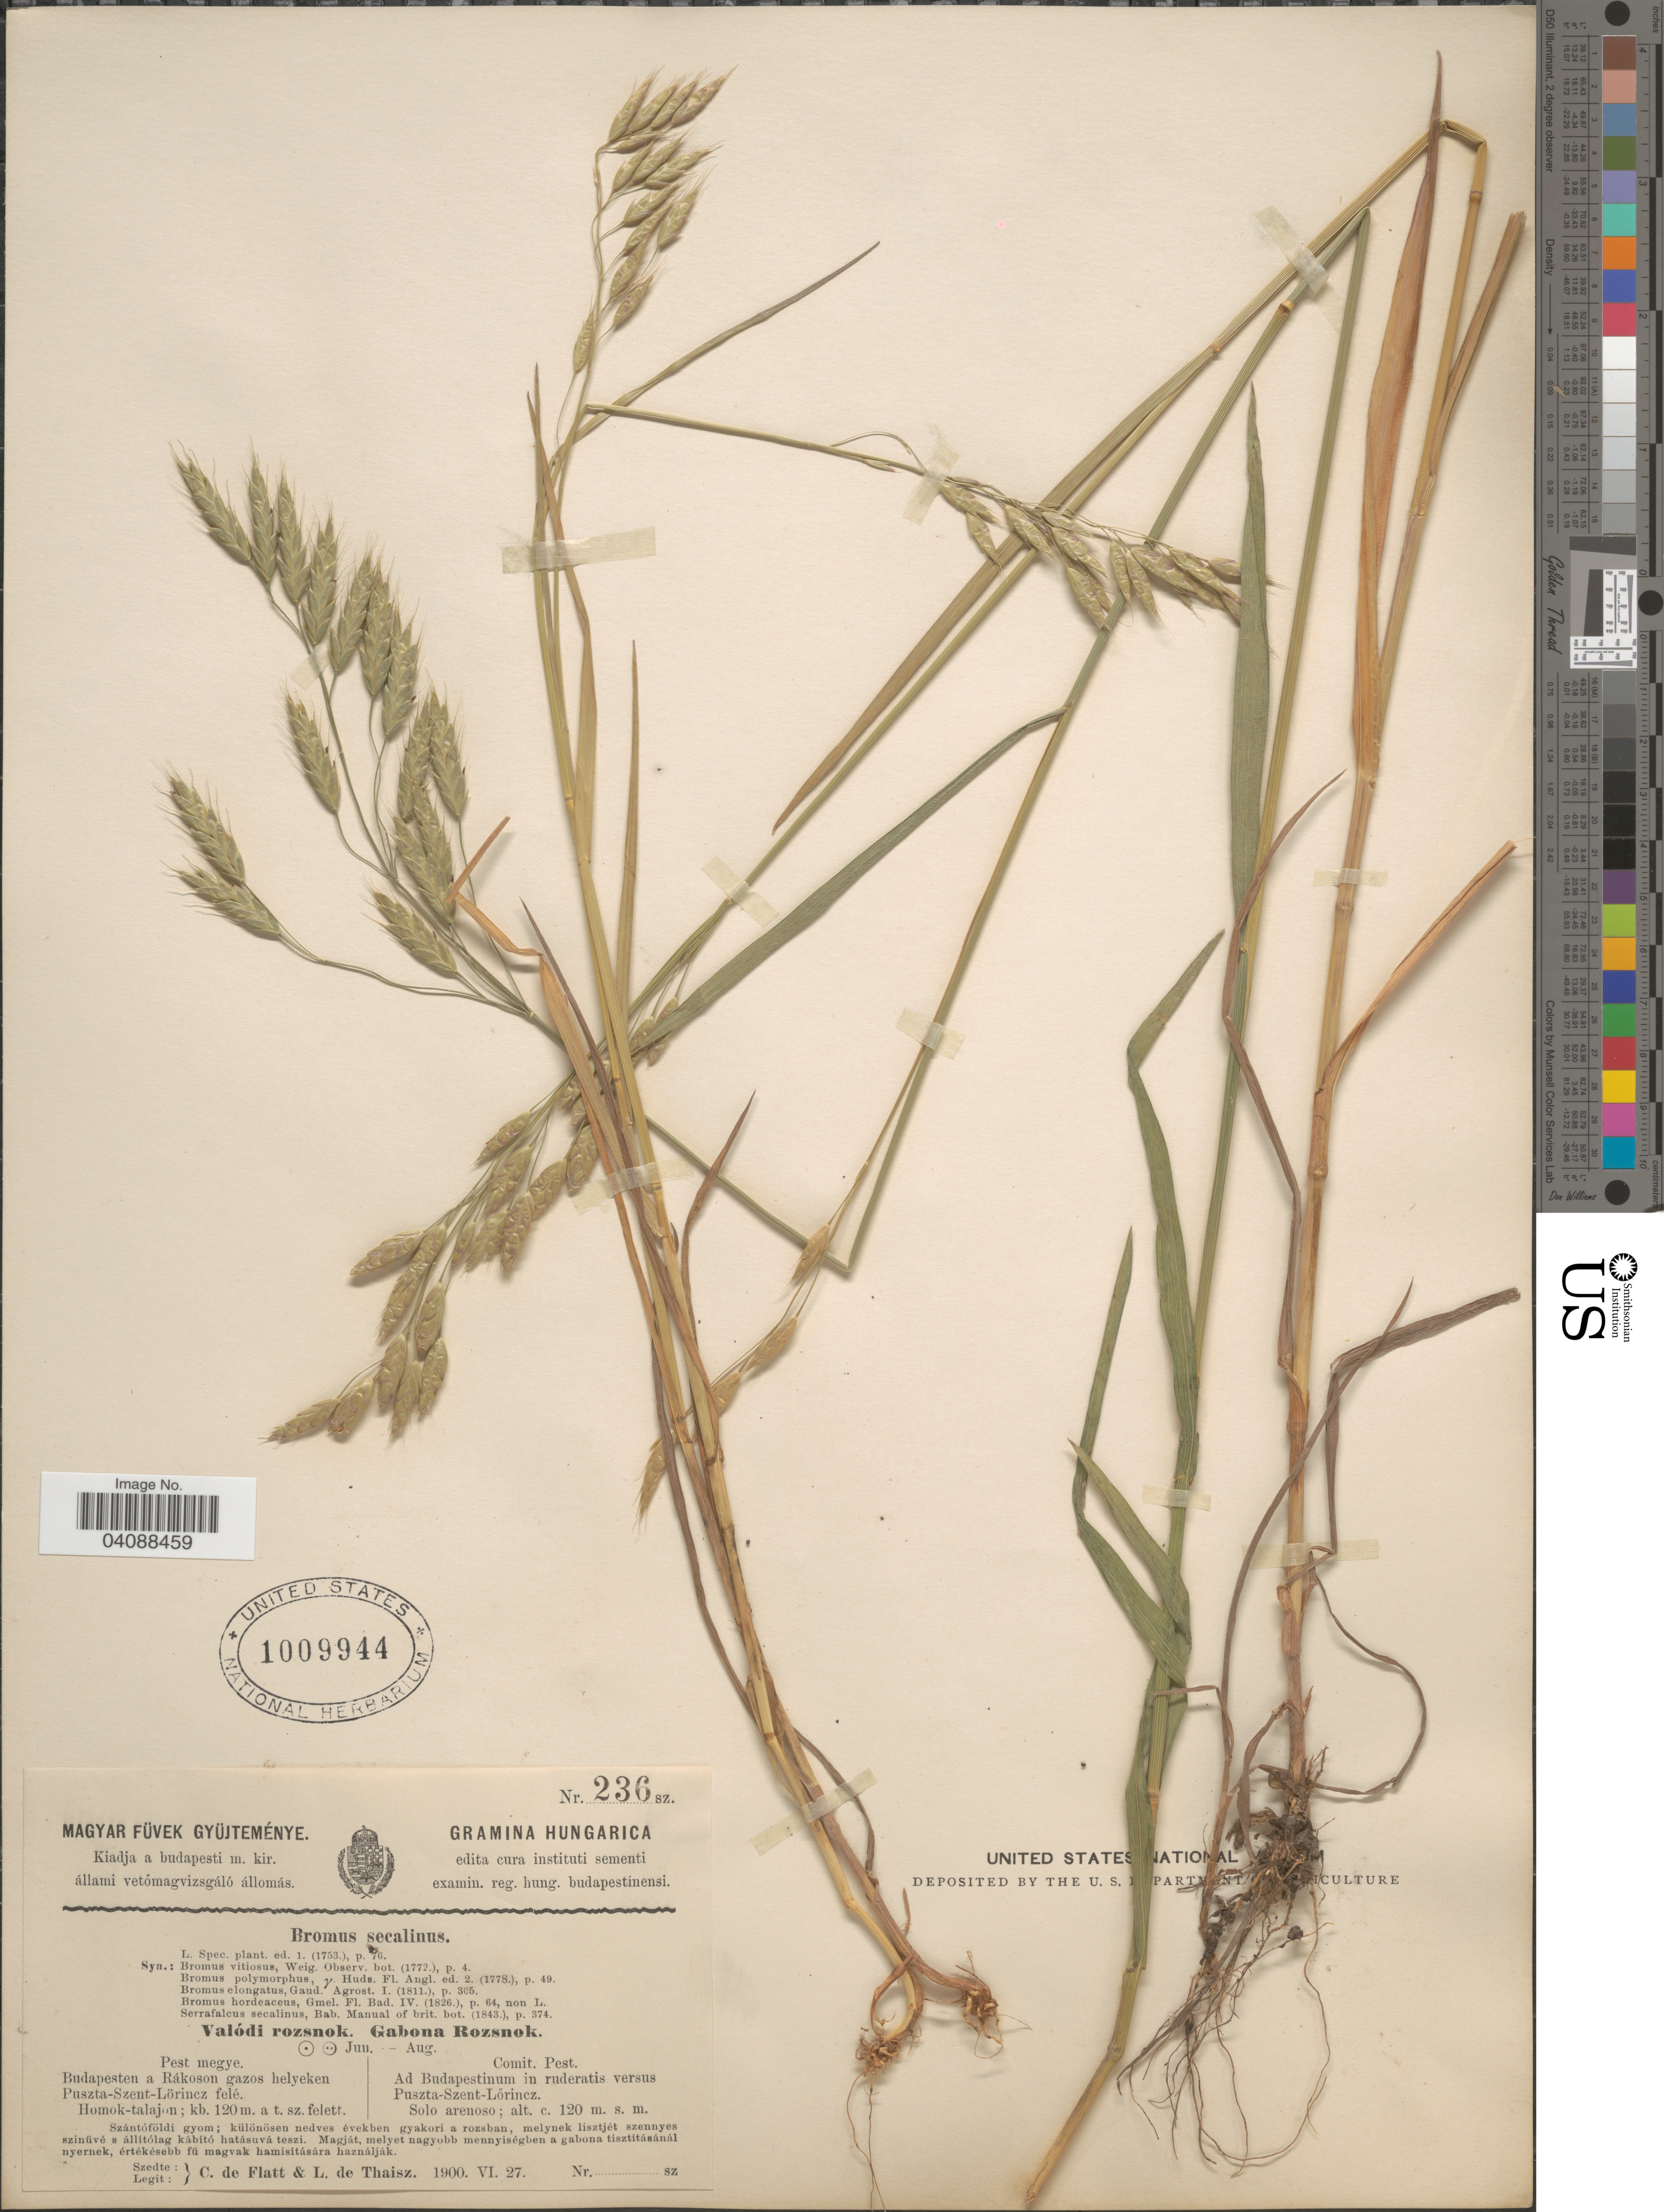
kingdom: Plantae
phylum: Tracheophyta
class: Liliopsida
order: Poales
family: Poaceae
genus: Bromus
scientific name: Bromus secalinus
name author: L.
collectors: C. de Flatt & L. Thaisz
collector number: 236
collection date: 1900-06-27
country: Hungary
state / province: Pest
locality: Hungarica. Comit. Pest. Ad Budapestinum in ruderatis versus Puszta-Szent-Lörincz. Solo arenoso.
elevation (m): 120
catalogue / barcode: US 1009944